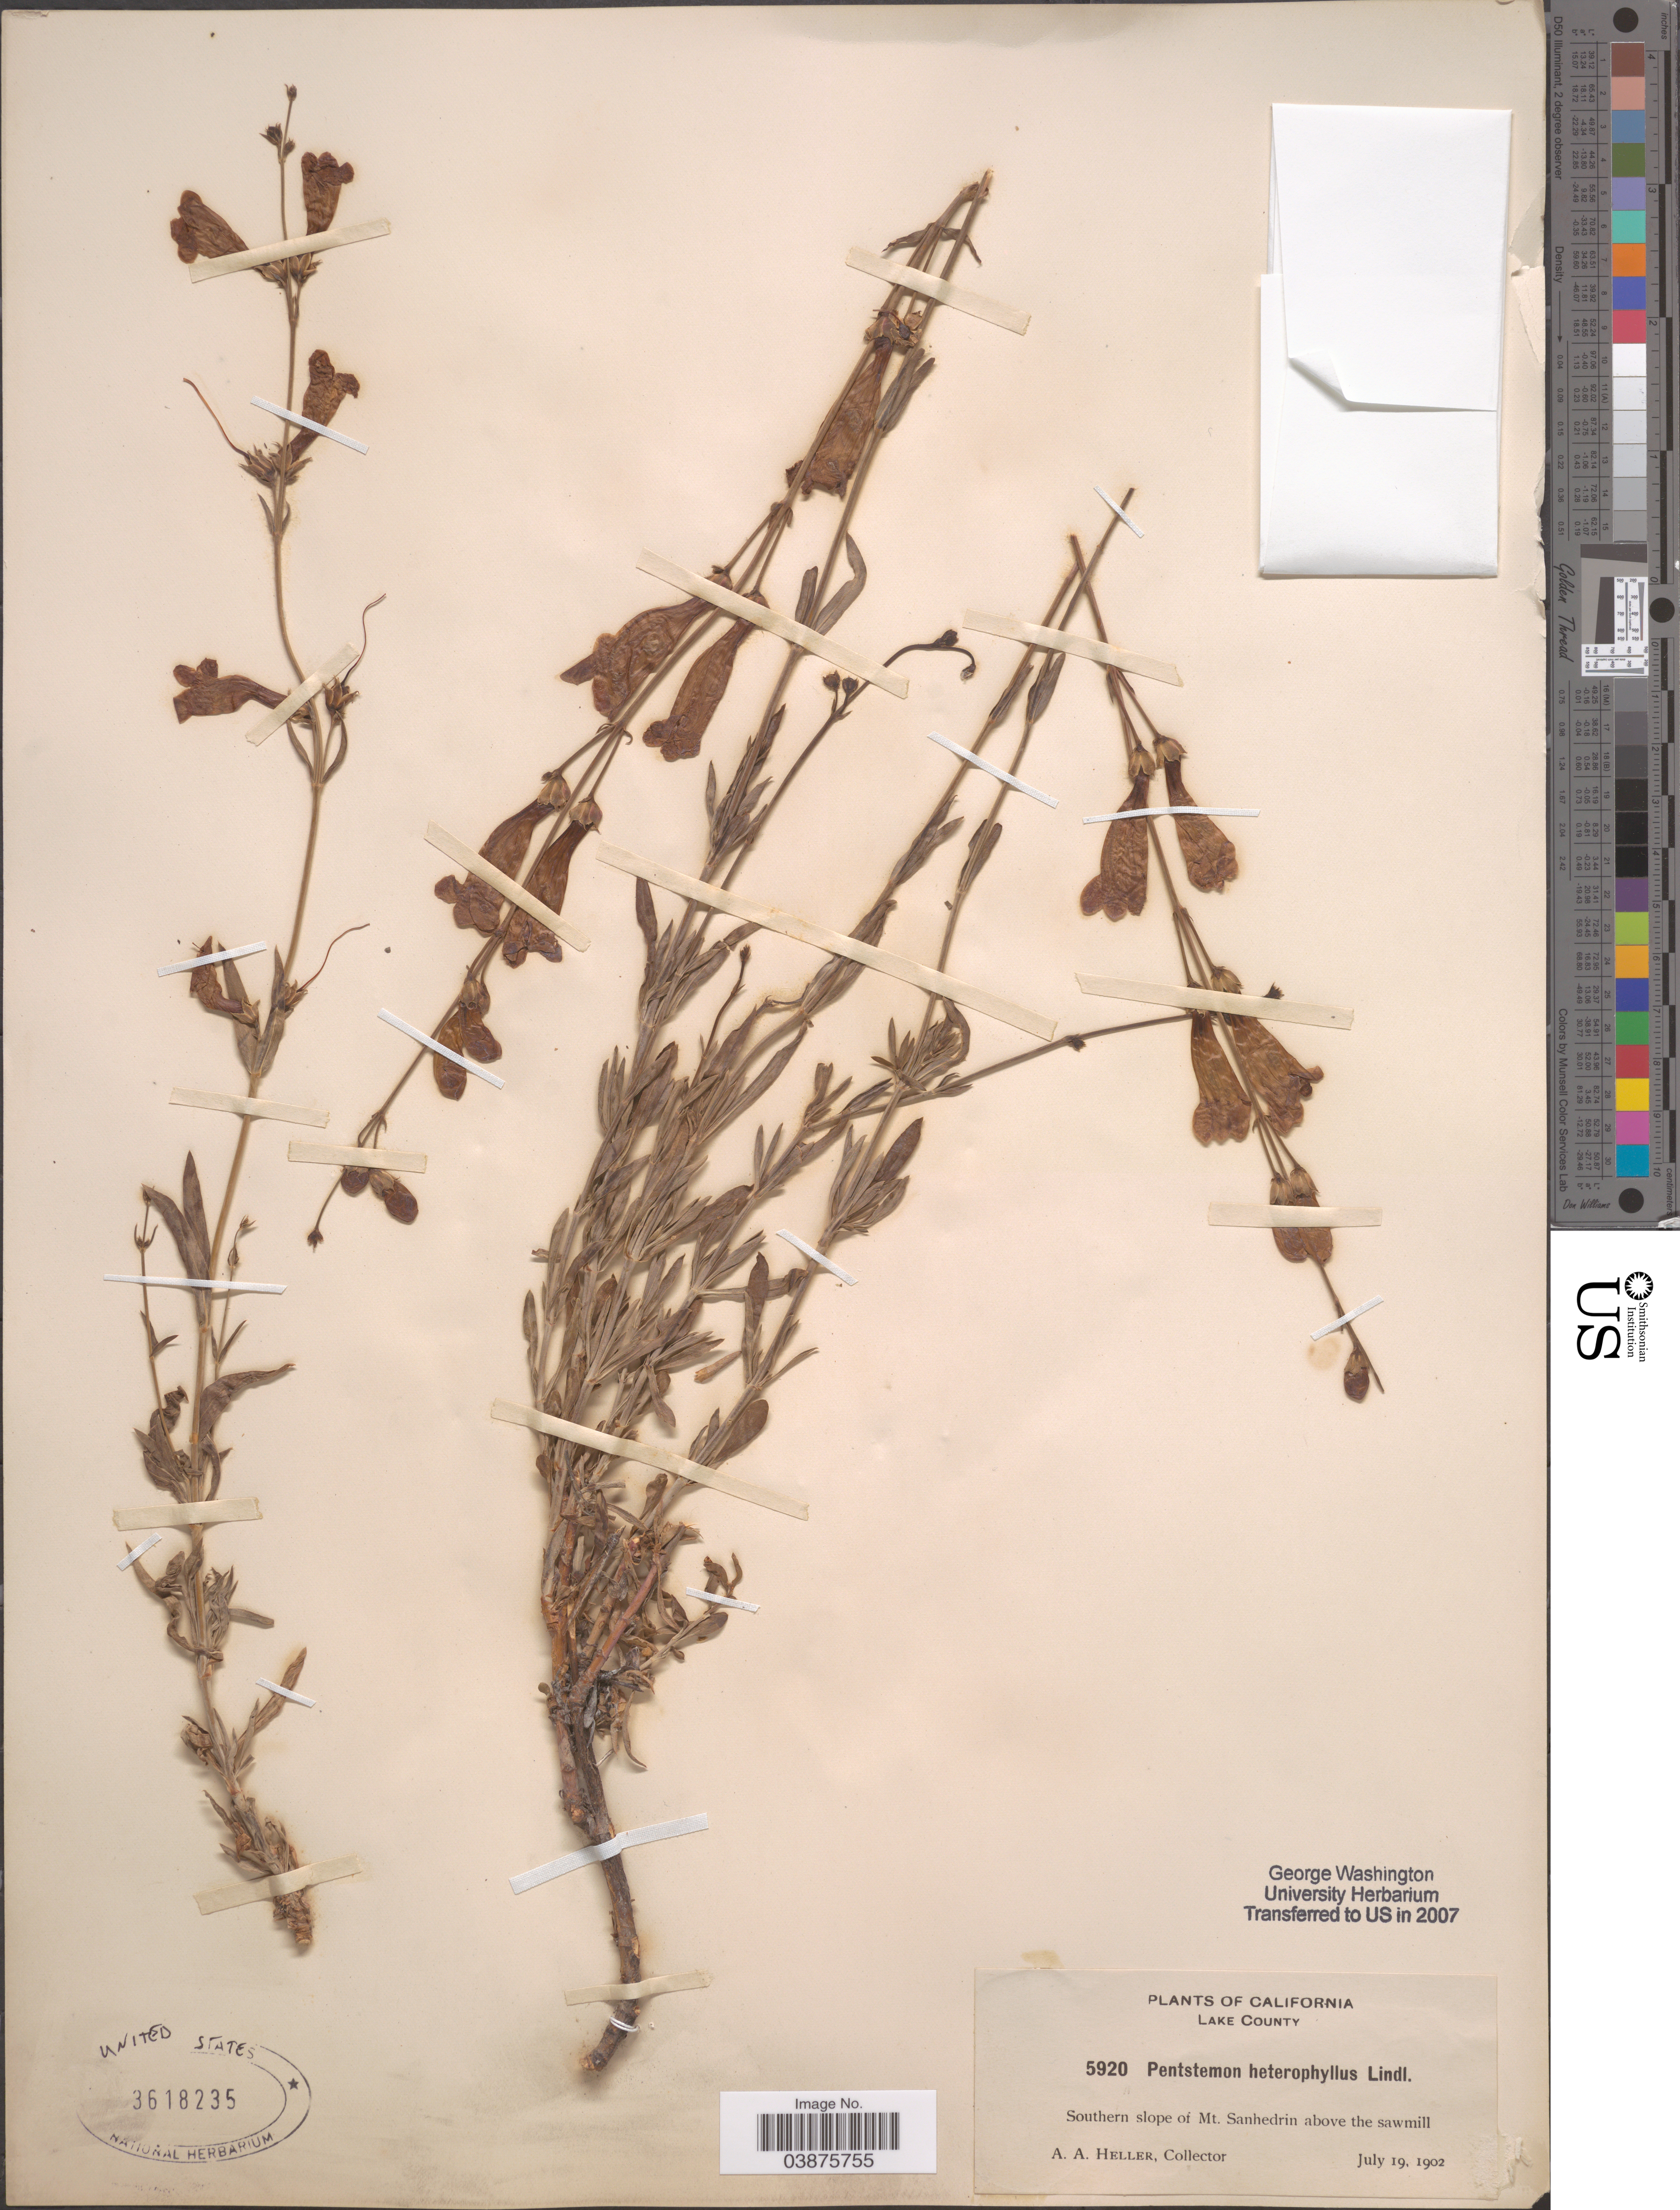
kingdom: Plantae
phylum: Tracheophyta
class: Magnoliopsida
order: Lamiales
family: Plantaginaceae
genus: Penstemon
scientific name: Penstemon heterophyllus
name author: Lindl.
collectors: A. A. Heller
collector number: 5920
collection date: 1902-07-19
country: United States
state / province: California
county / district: Lake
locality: Lake County. Southern slope of Mt. Sanhedrin above the sawmill.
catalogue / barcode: US 3618235